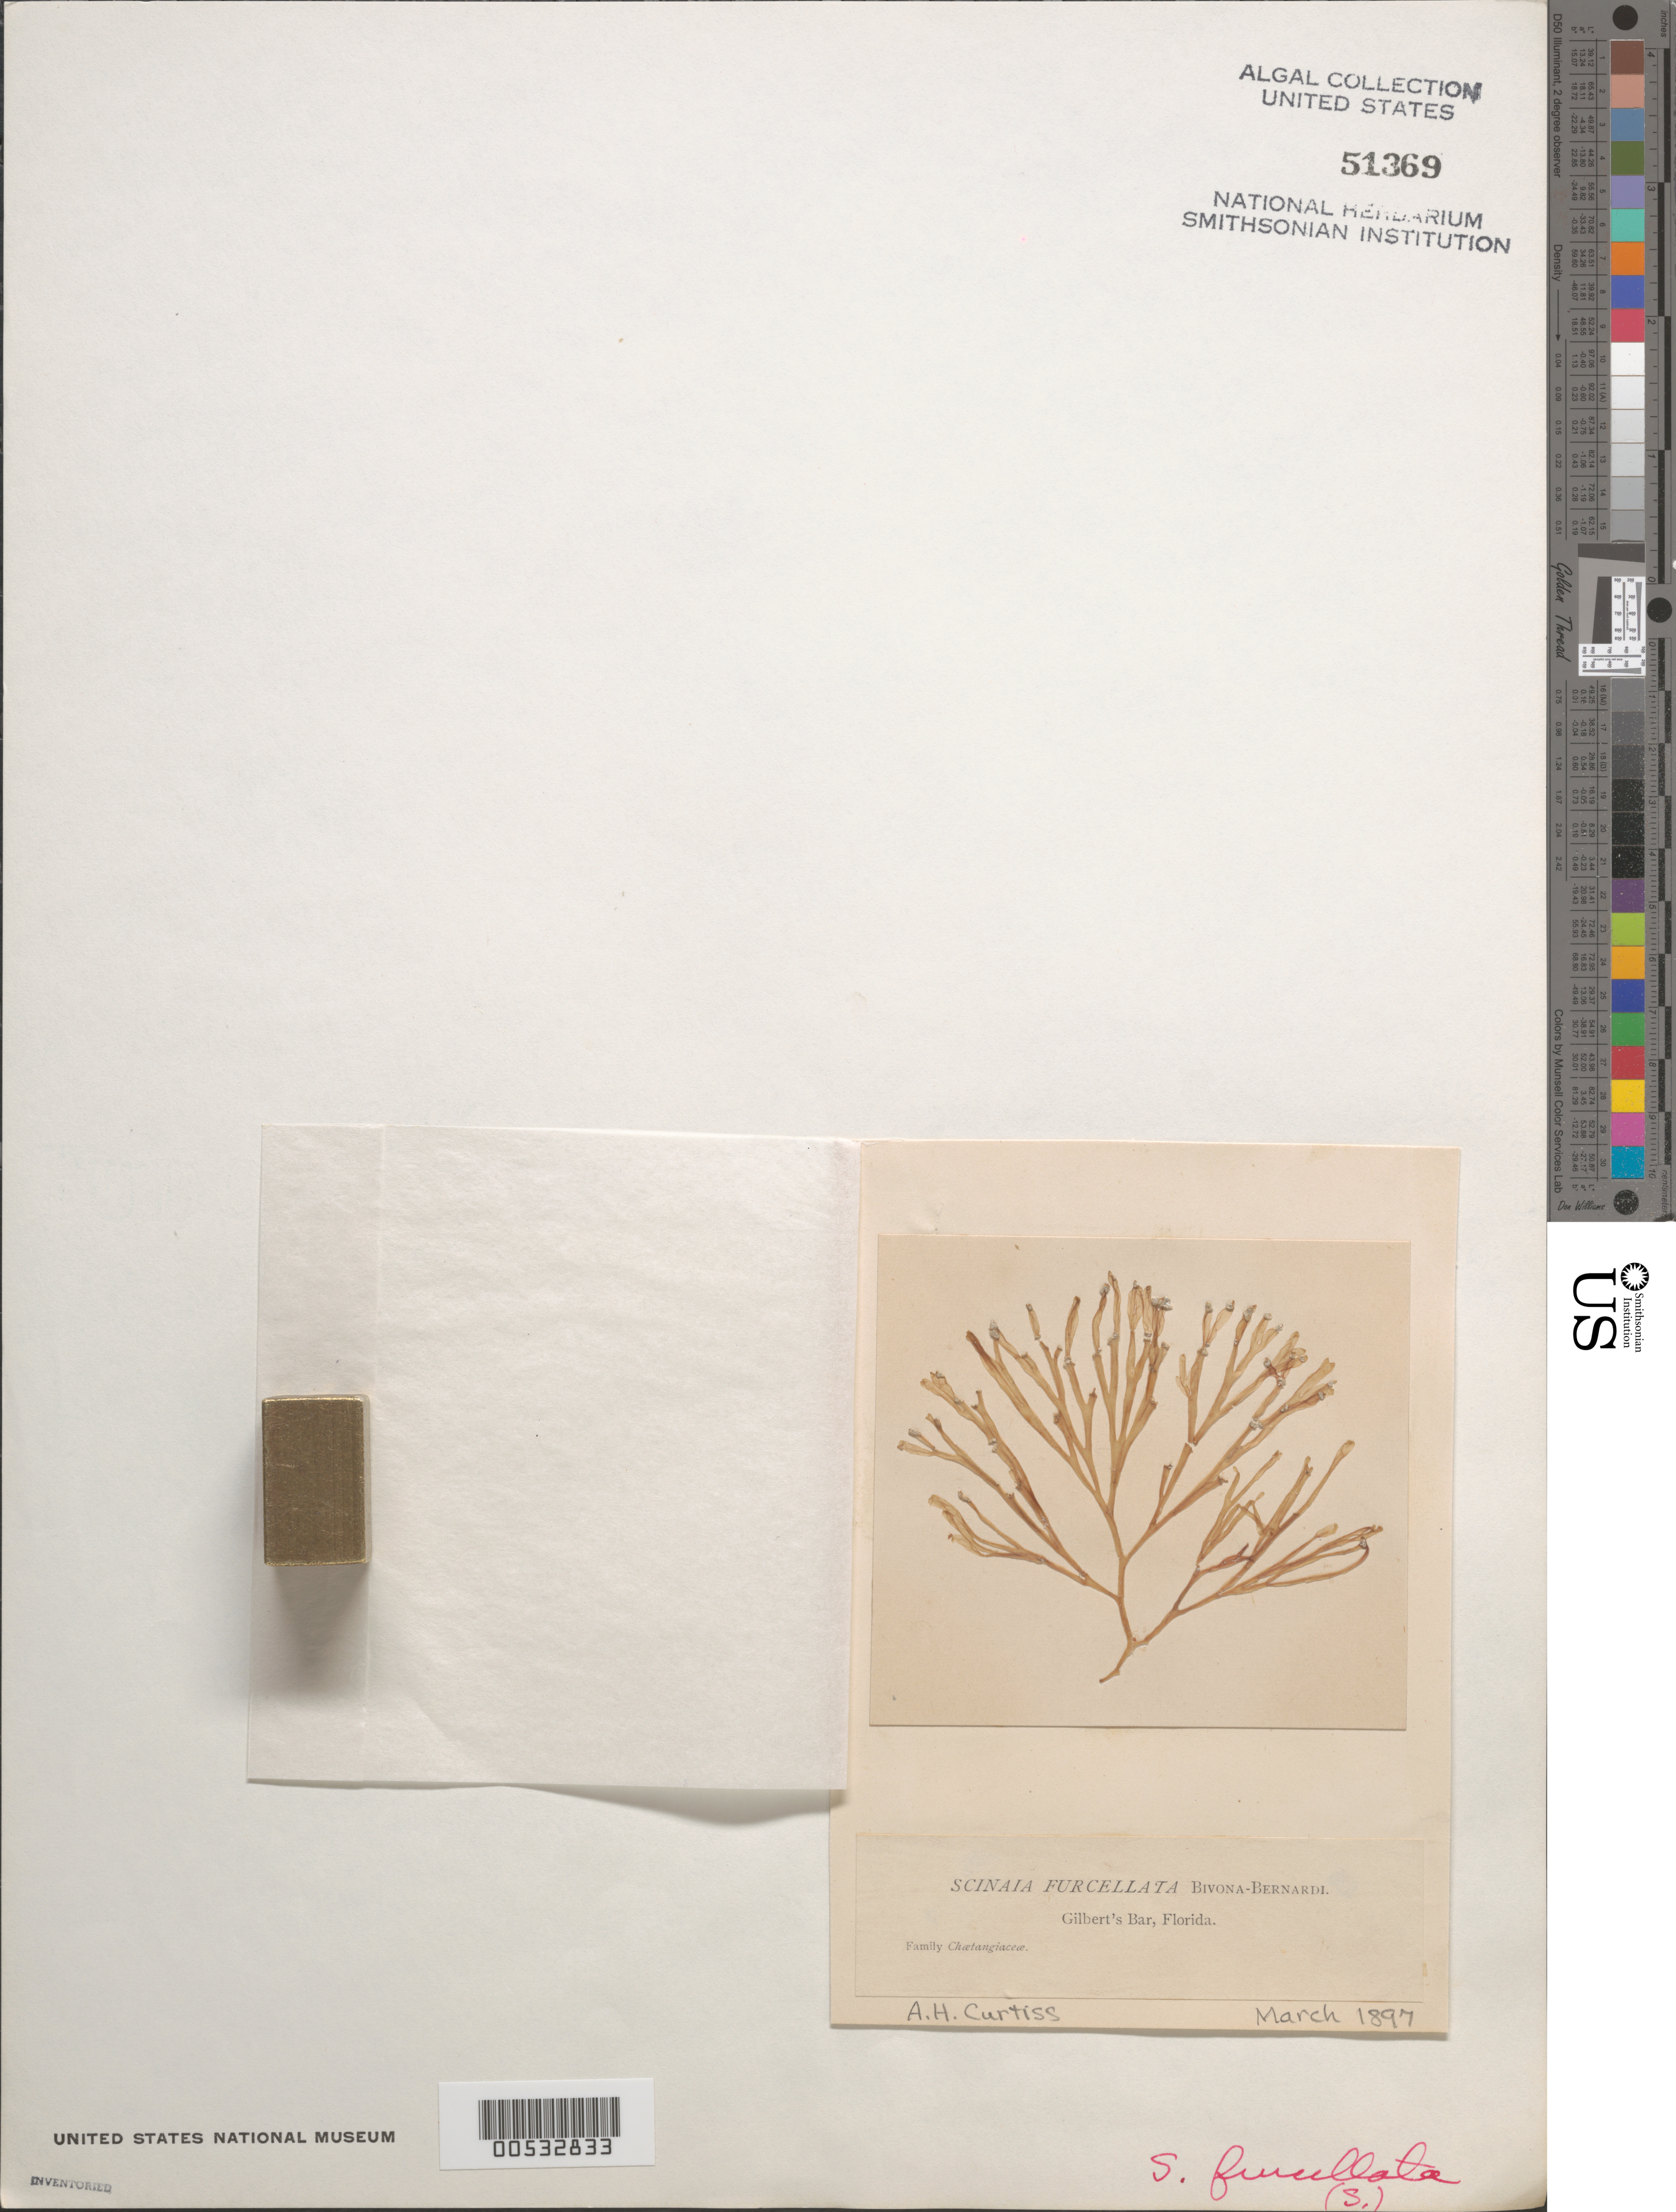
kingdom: Plantae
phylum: Rhodophyta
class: Florideophyceae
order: Nemaliales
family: Scinaiaceae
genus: Scinaia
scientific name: Scinaia furcellata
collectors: A. H. Curtiss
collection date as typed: Mar 1897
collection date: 1897-03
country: United States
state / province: Florida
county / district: Martin County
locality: Gilberts Shoal (Gilbert's Bar)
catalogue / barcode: US 51369